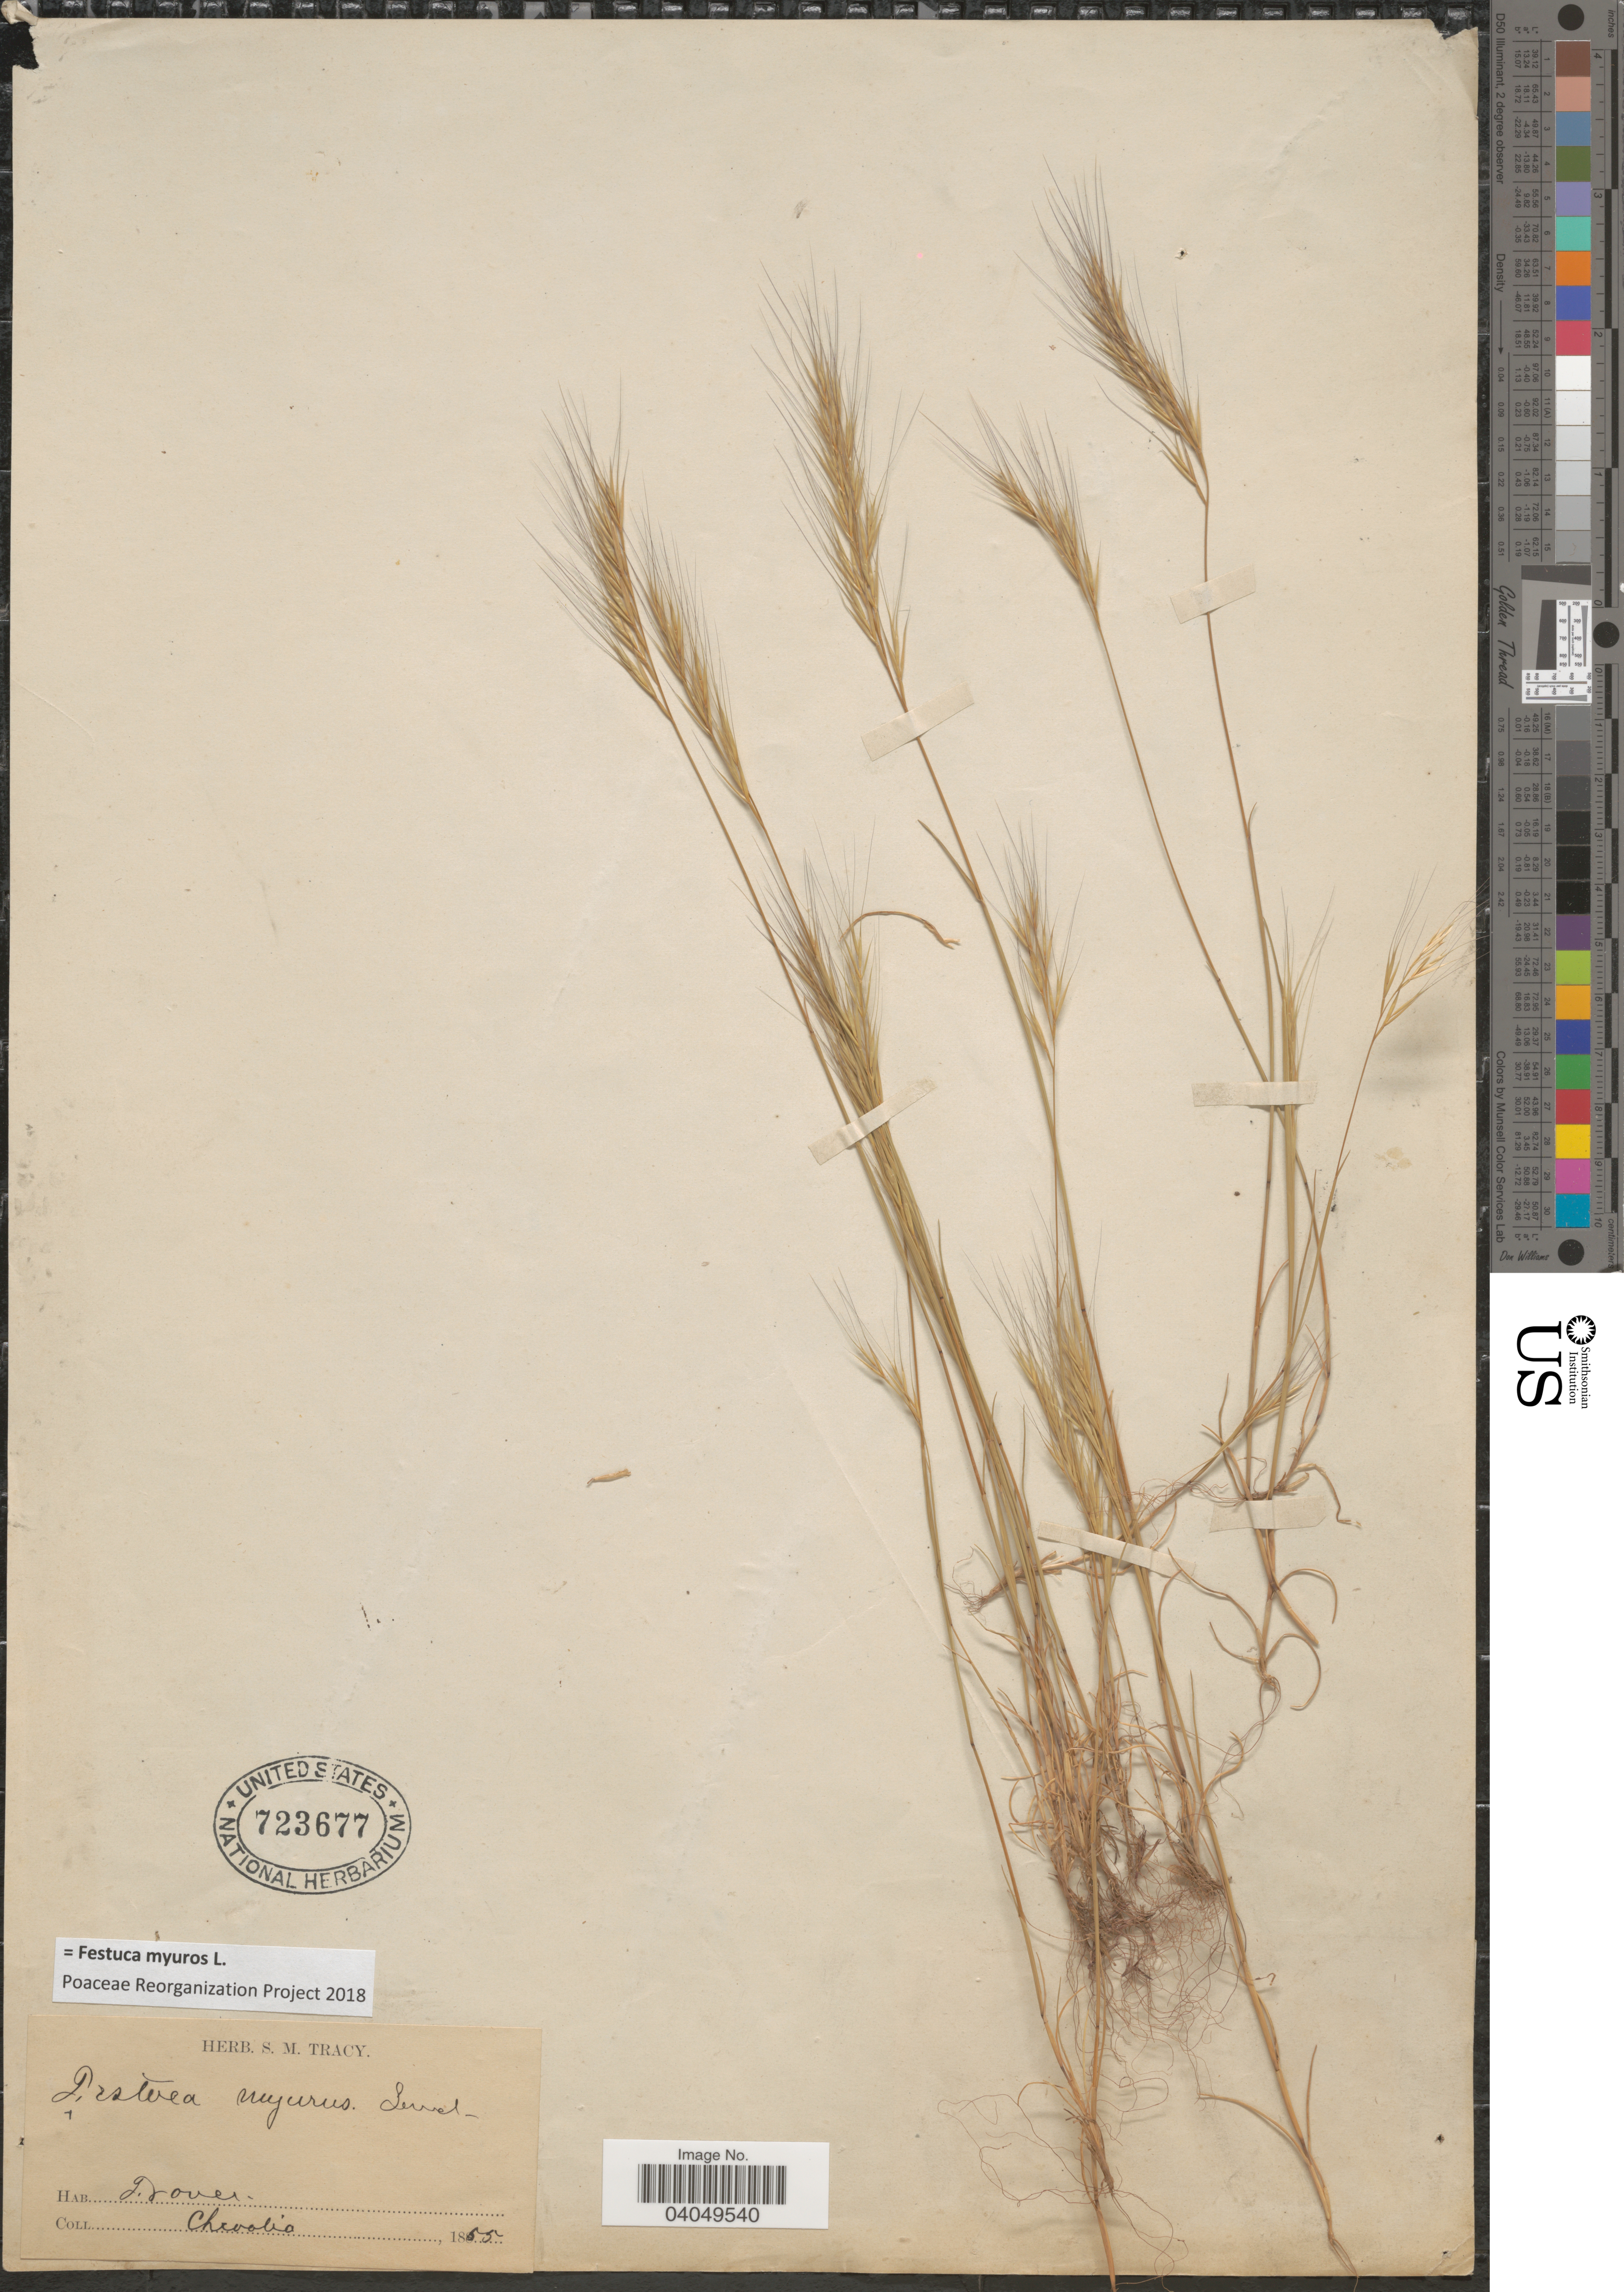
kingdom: Plantae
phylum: Tracheophyta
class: Liliopsida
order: Poales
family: Poaceae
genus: Festuca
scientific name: Festuca myuros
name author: L.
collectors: Chevalio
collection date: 1855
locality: Dover.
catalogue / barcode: US 723677